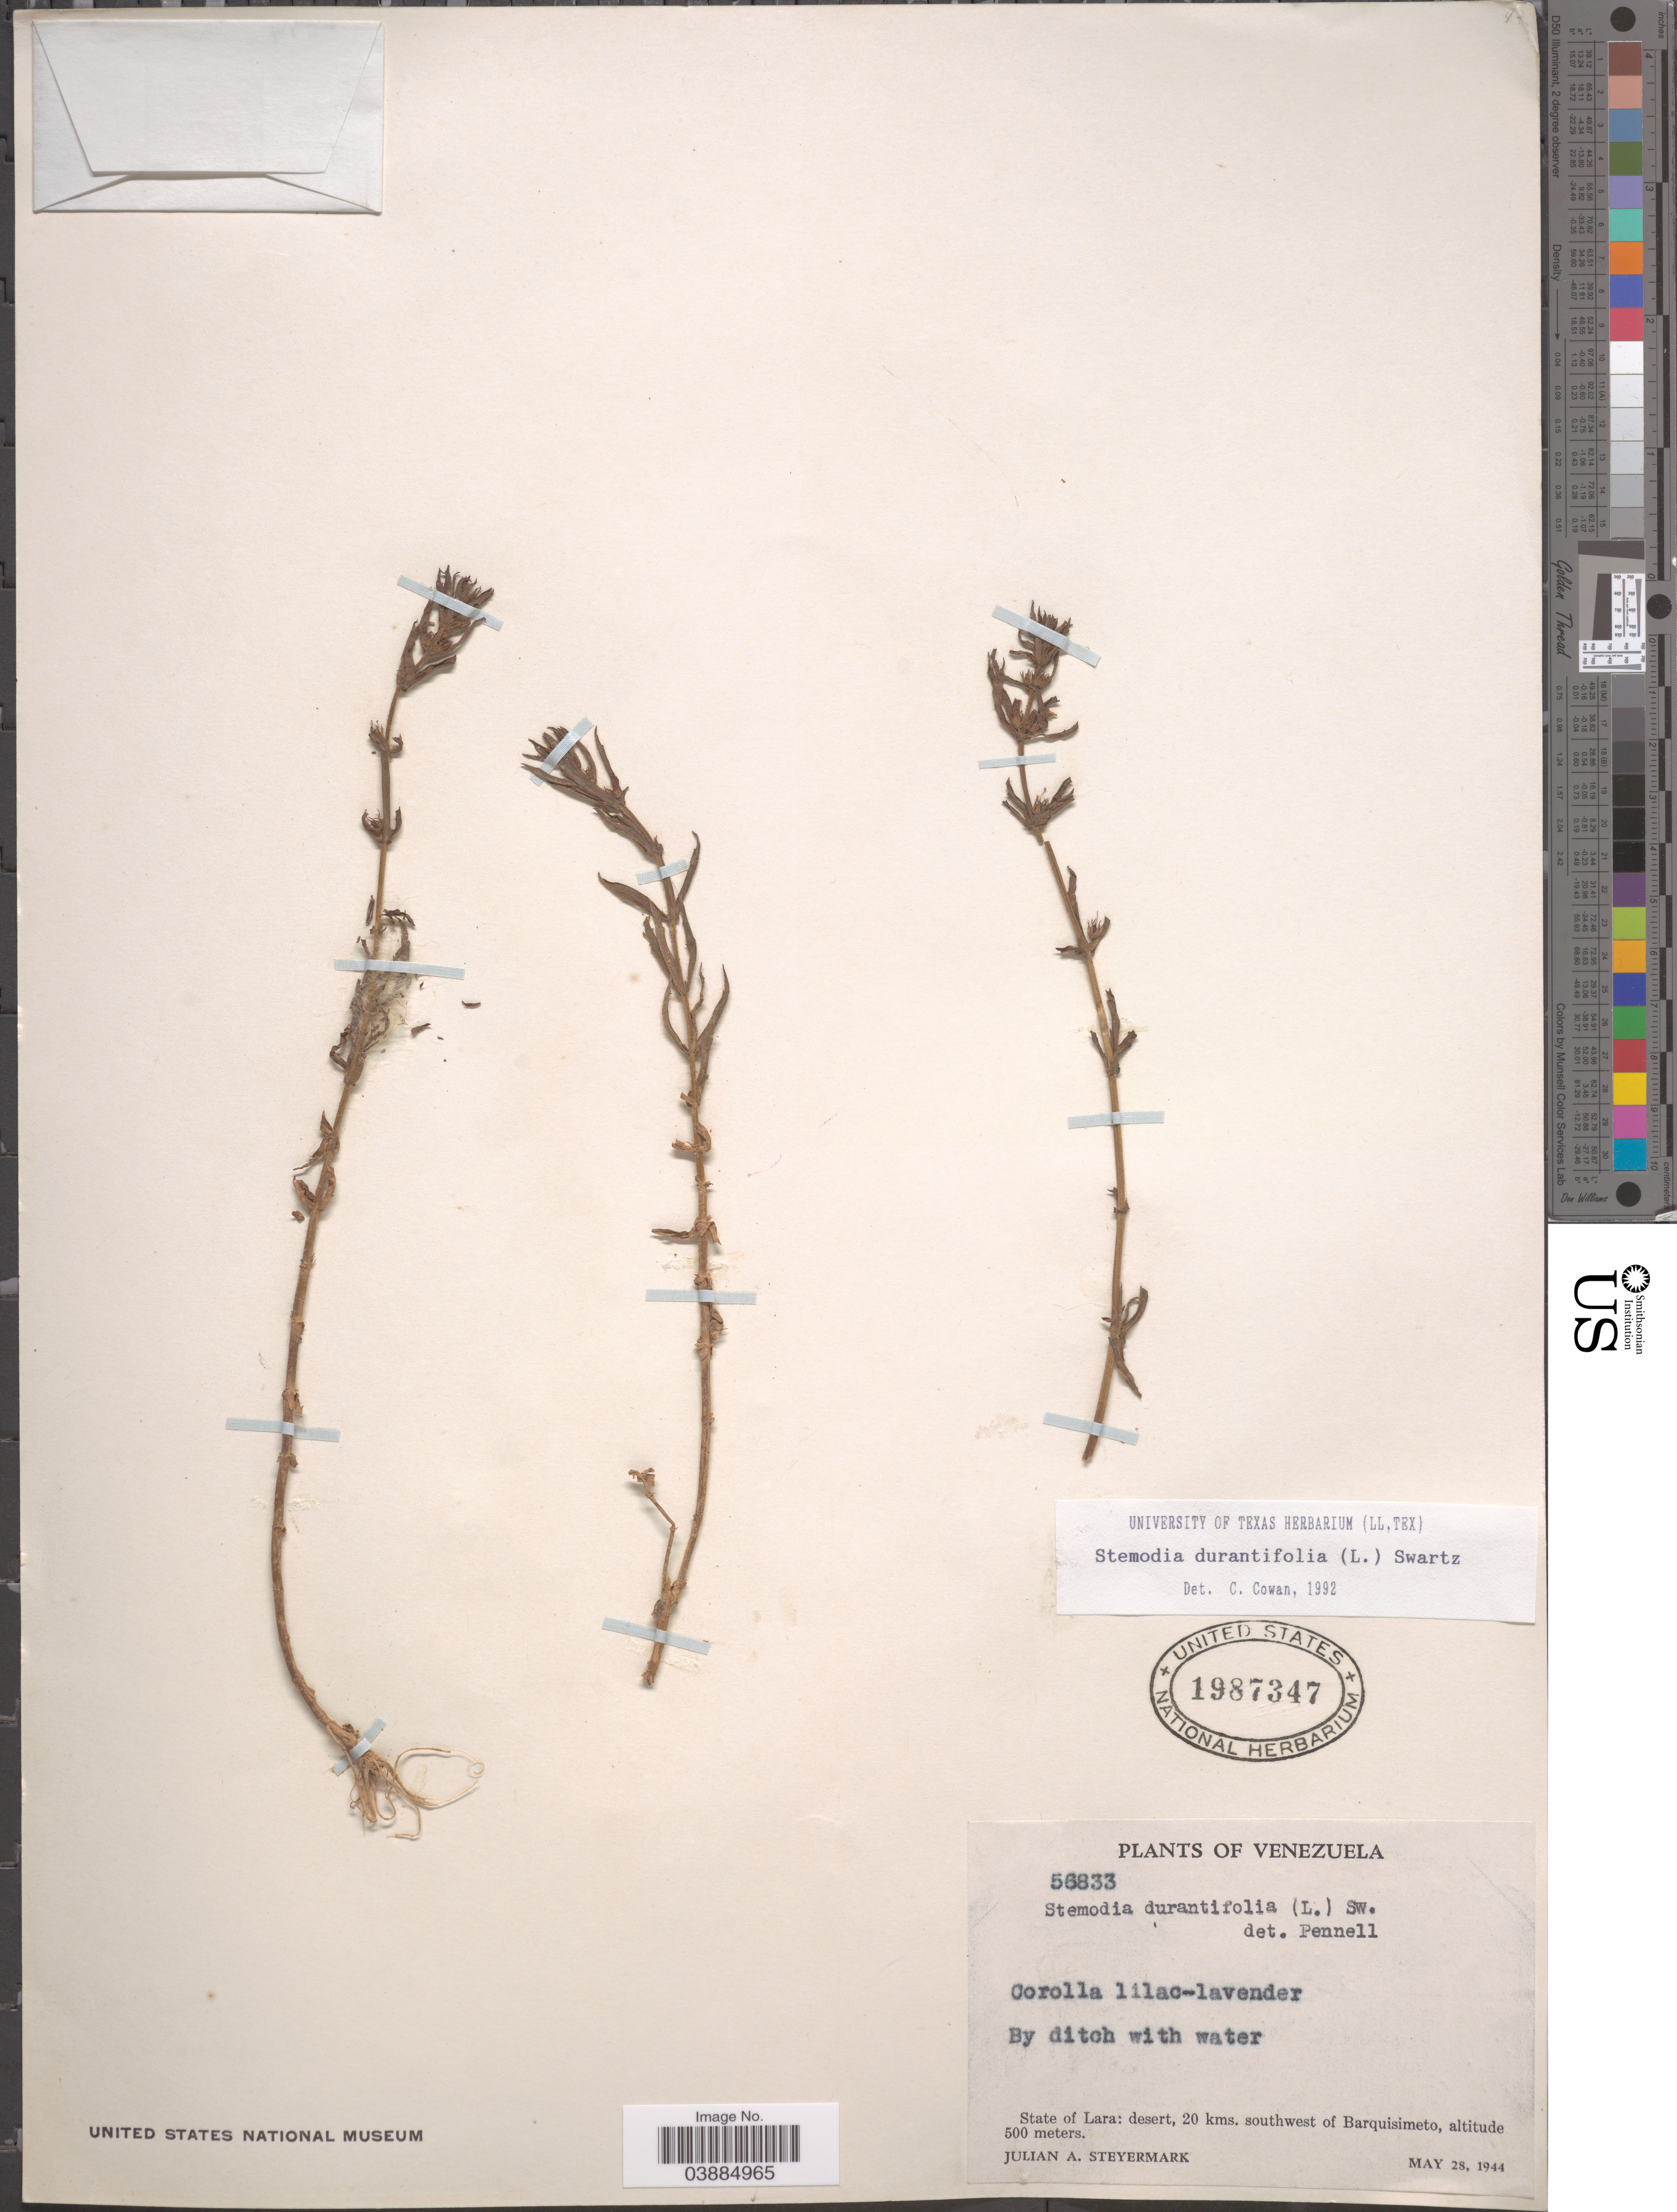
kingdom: Plantae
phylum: Tracheophyta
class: Magnoliopsida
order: Lamiales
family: Plantaginaceae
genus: Stemodia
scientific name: Stemodia durantifolia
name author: (L.) Sw.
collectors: J. Steyermark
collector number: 56833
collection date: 1944-05-28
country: Venezuela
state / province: Lara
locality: Desert, 20 kms. southwest of Barquisimeto.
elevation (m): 500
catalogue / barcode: US 1897347